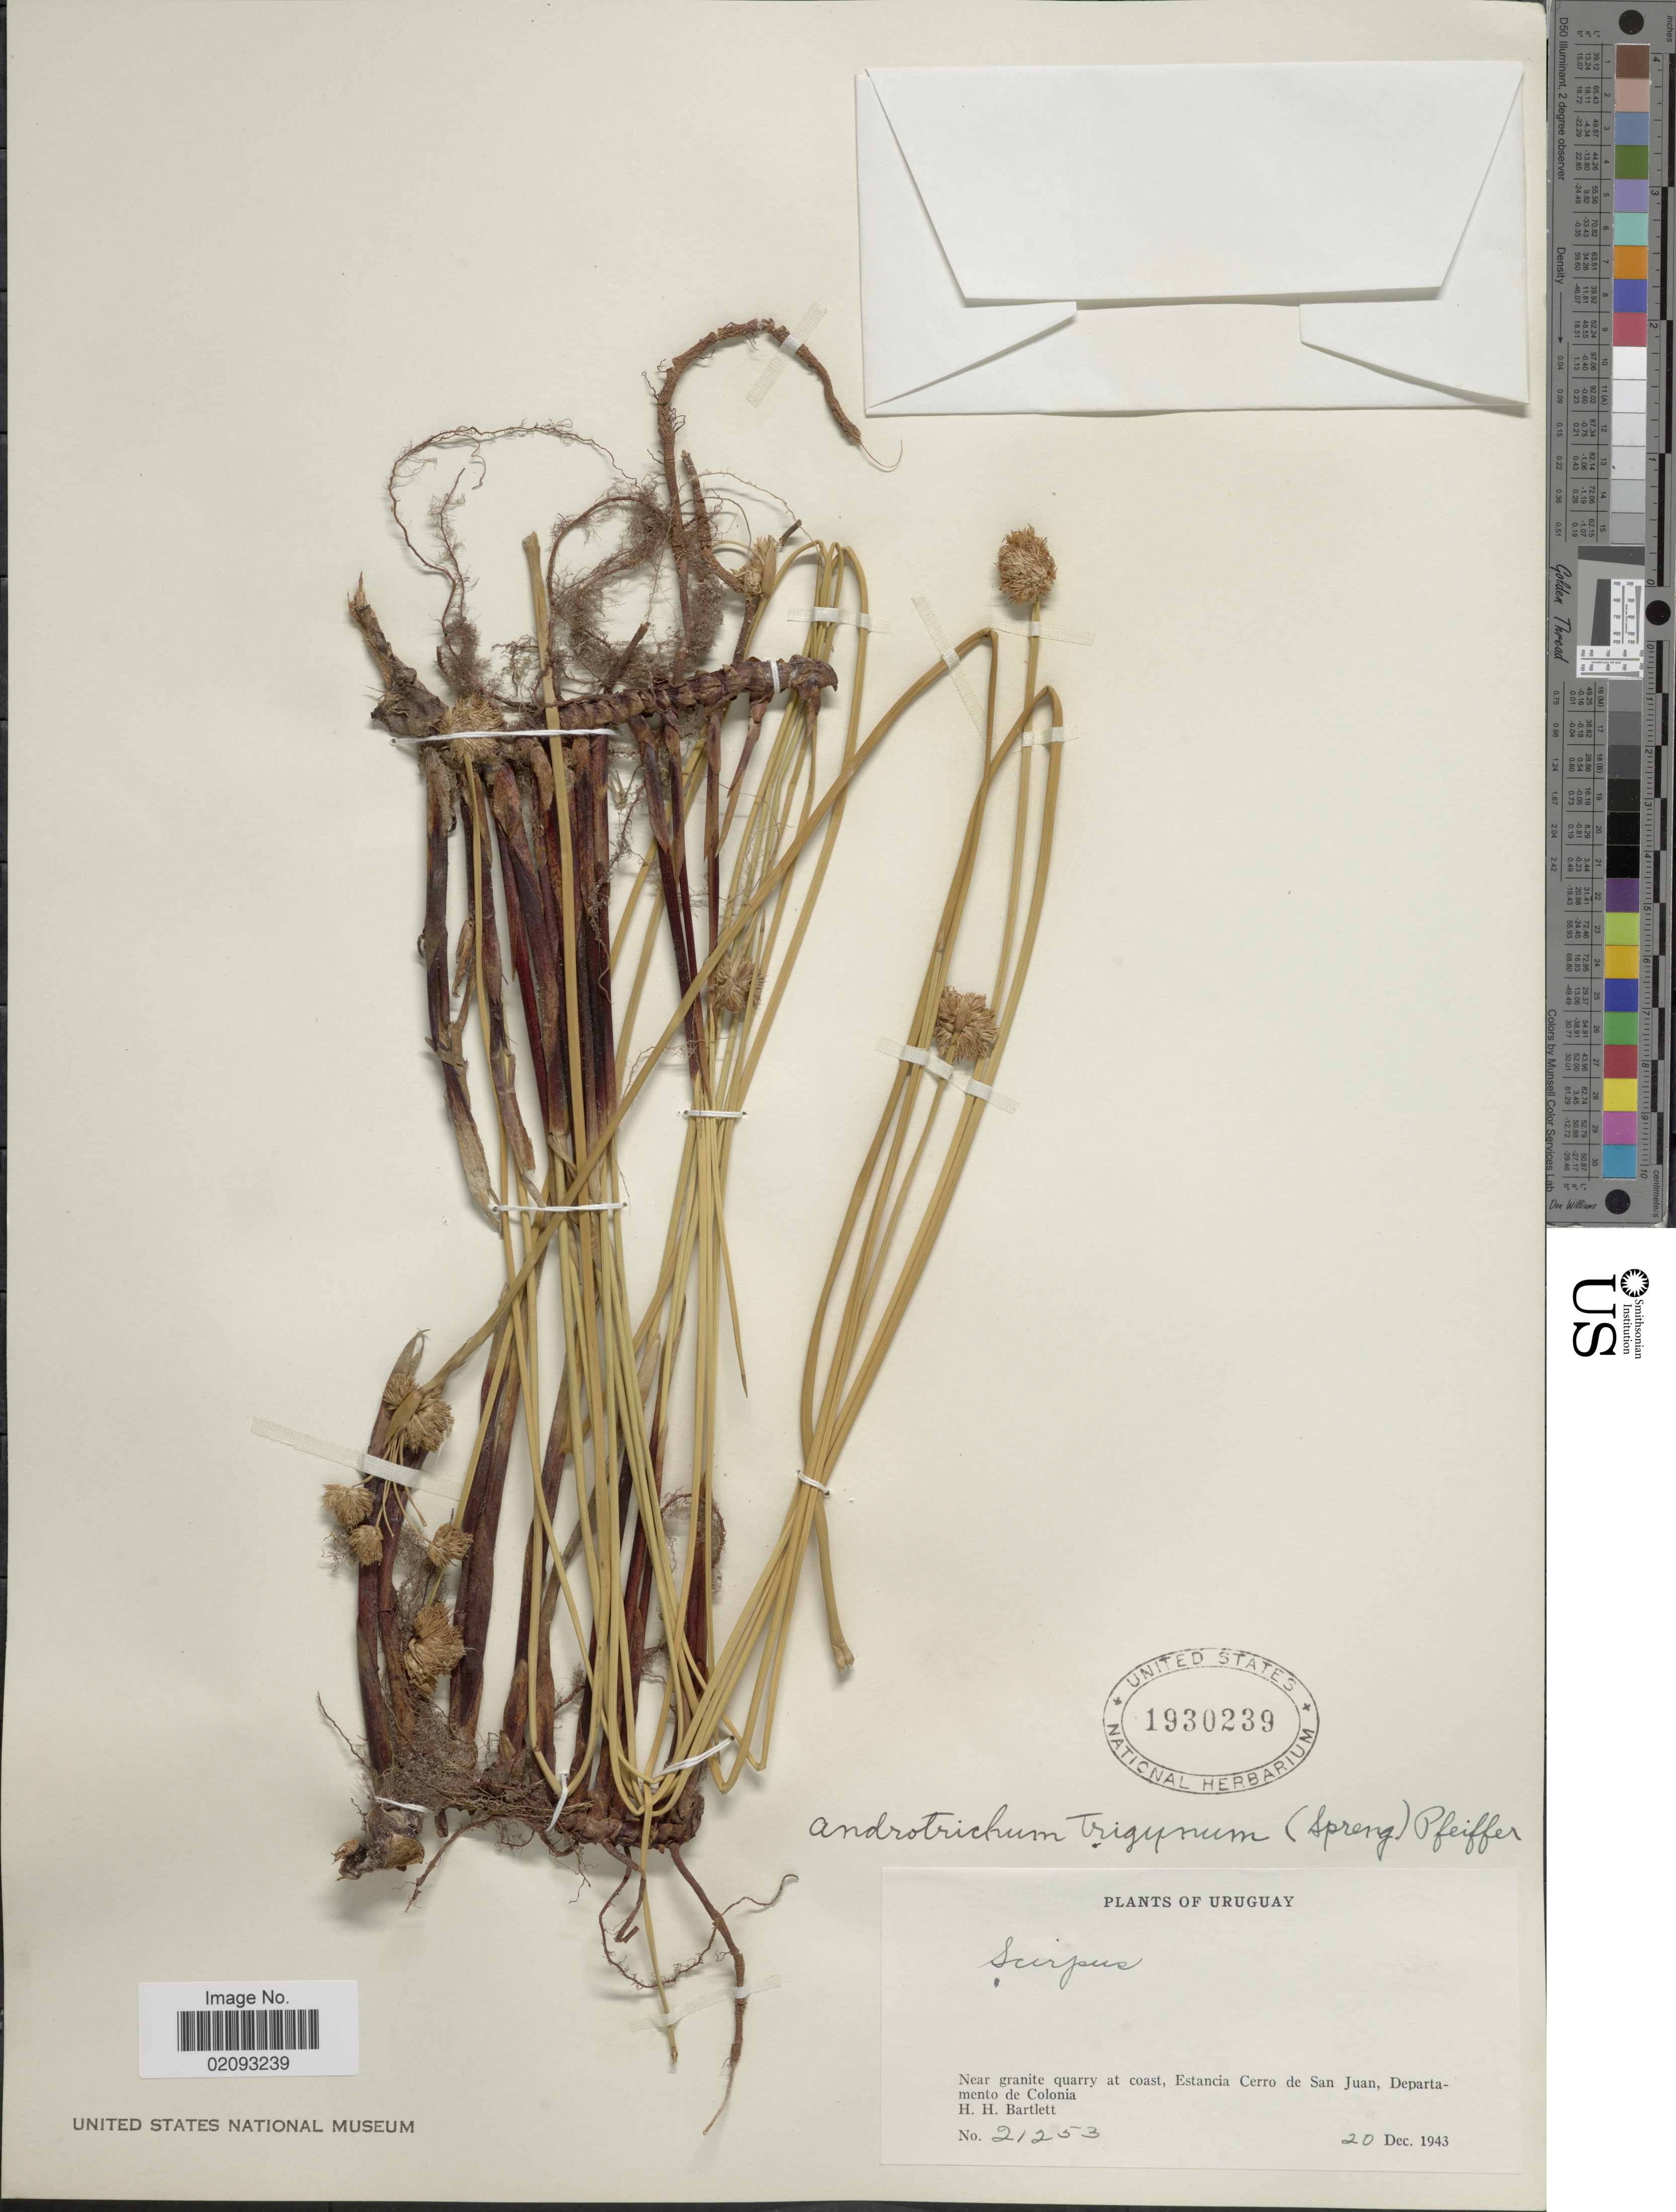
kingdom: Plantae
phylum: Tracheophyta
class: Liliopsida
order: Poales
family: Cyperaceae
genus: Cyperus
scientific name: Cyperus trigynus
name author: Spreng.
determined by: Strong, Mark T., (BOT), Smithsonian Institution - National Museum of Natural History (UNITED STATES)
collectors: H. H. Bartlett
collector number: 21253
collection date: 1943-12-20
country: Uruguay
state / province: Colonia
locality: Estancia Cerro de San Juan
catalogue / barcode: US 1930239